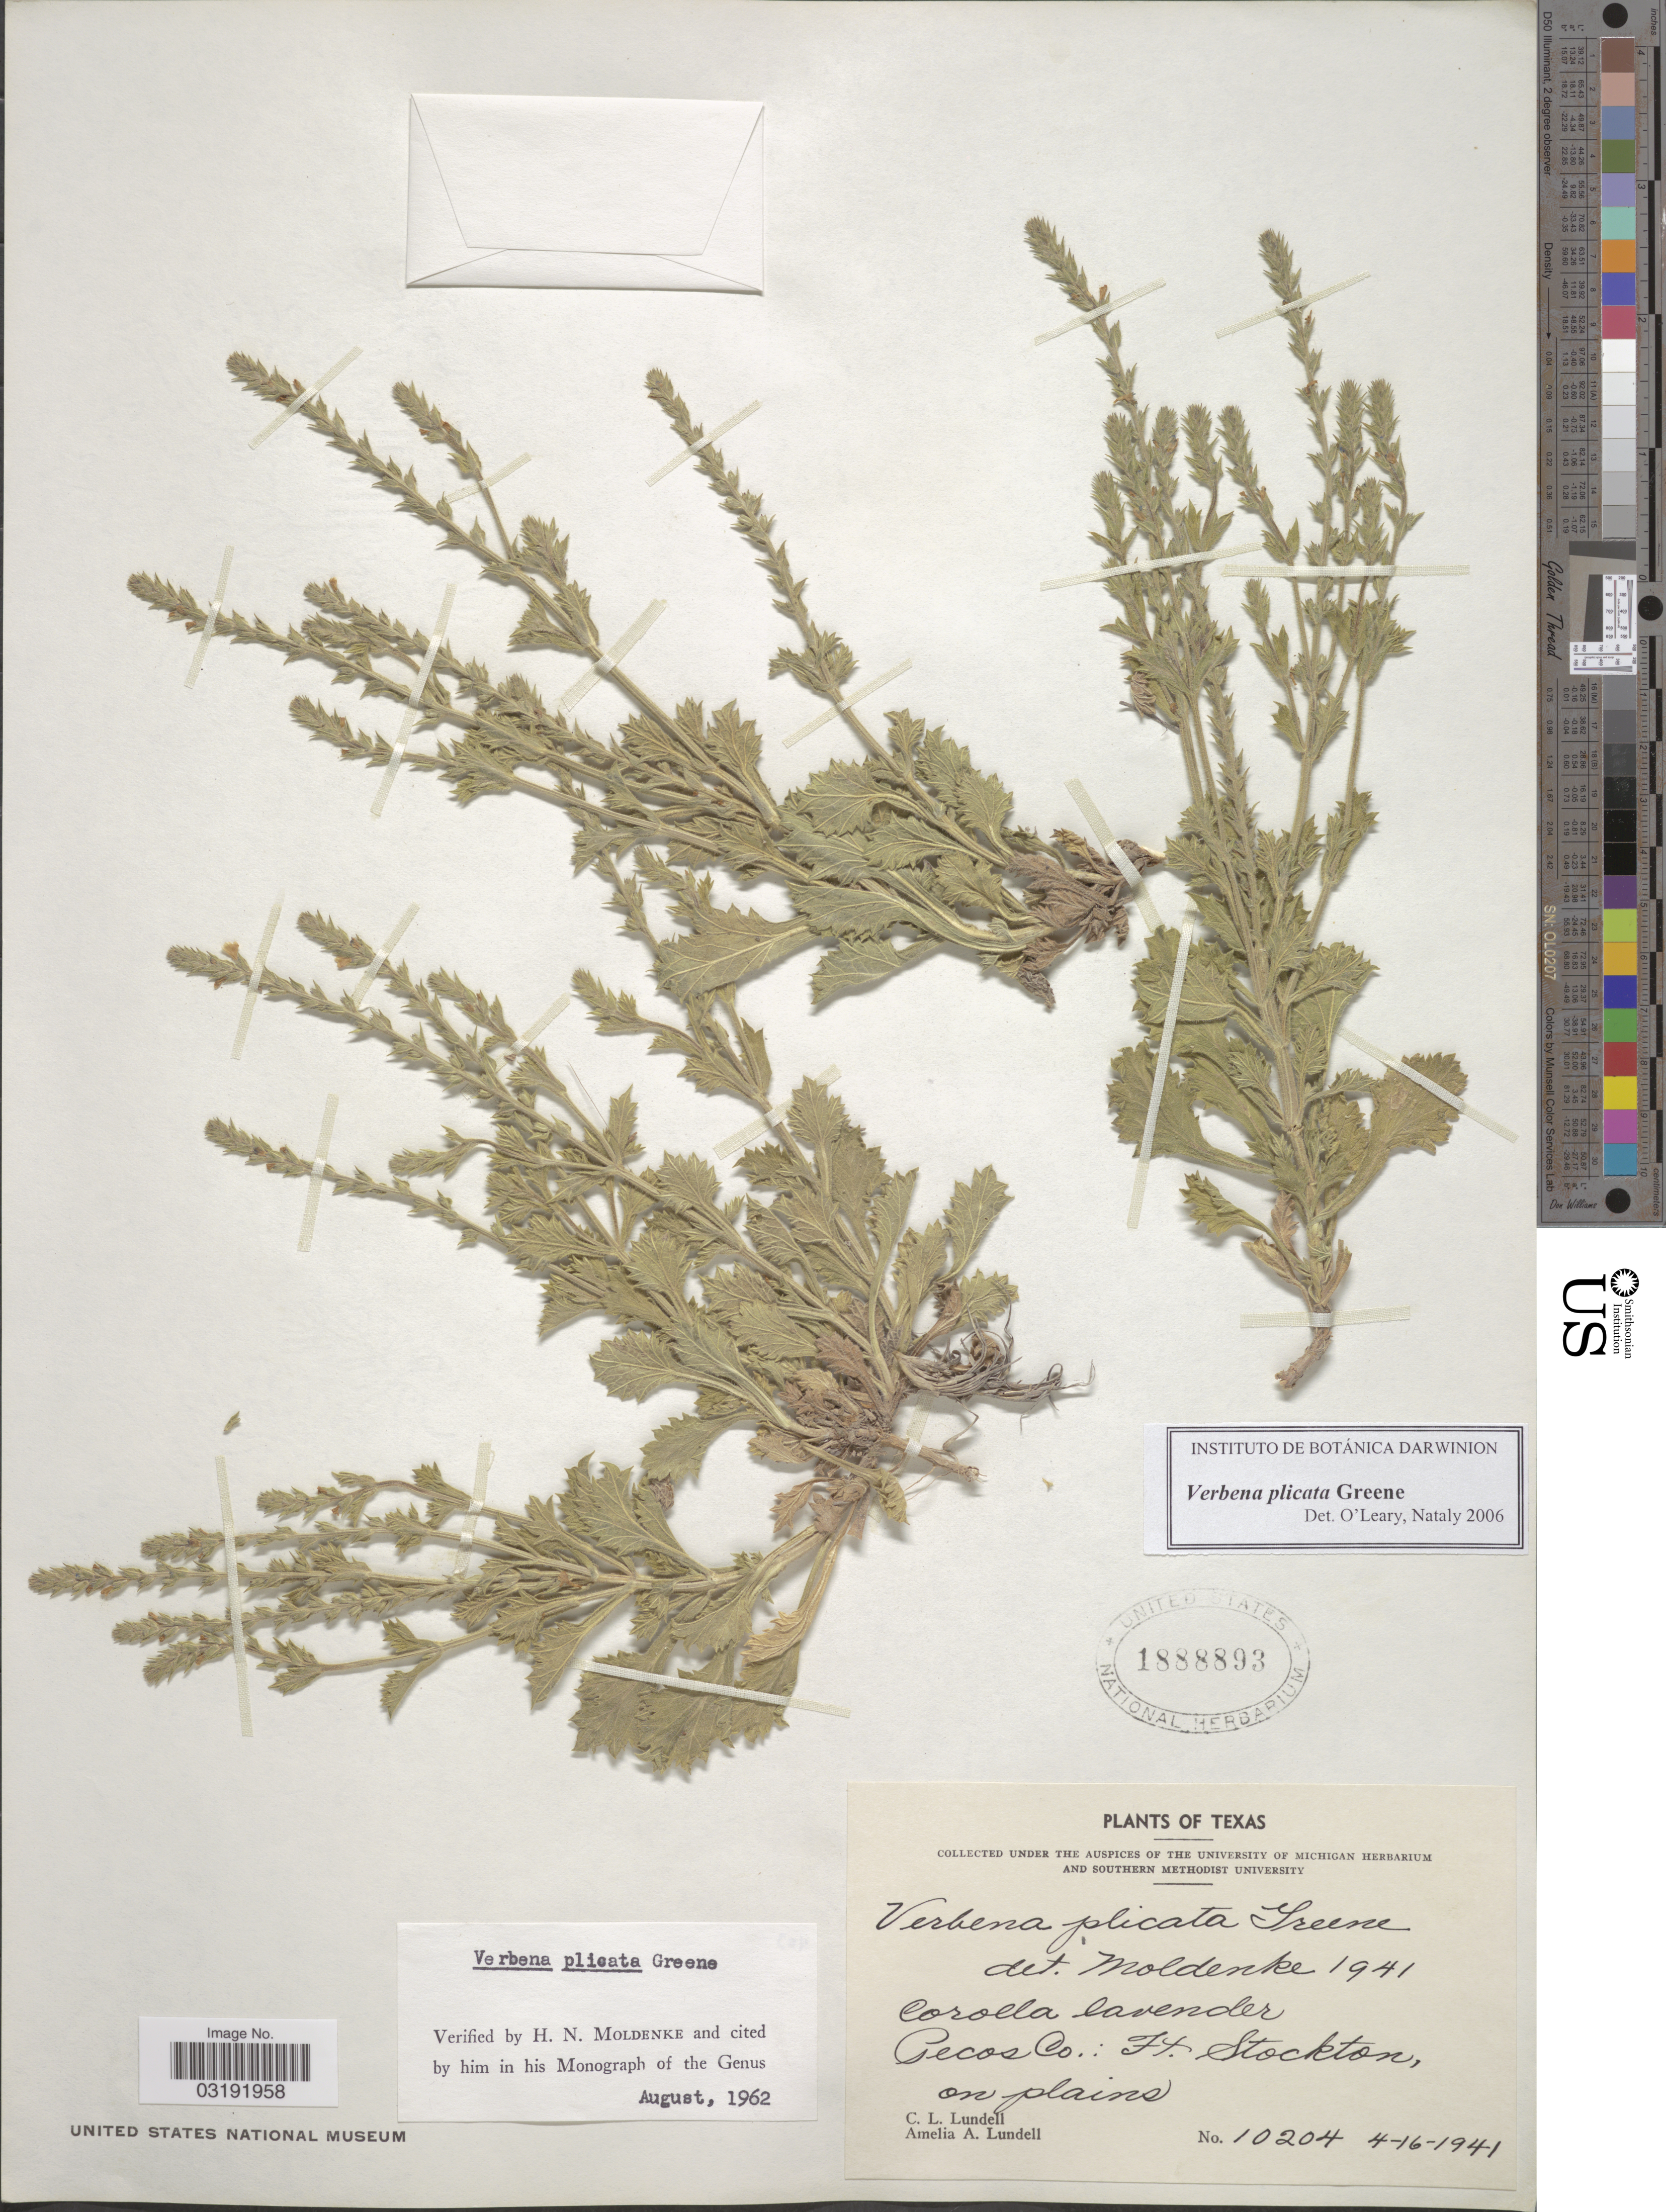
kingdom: Plantae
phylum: Tracheophyta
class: Magnoliopsida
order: Lamiales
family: Verbenaceae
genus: Verbena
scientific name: Verbena plicata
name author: Greene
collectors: C. L. Lundell & A. A. Lundell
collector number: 10204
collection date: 1941-04-16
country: United States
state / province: Texas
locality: Pecos Co.: Ft Stockton, on plains.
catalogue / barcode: US 1888893